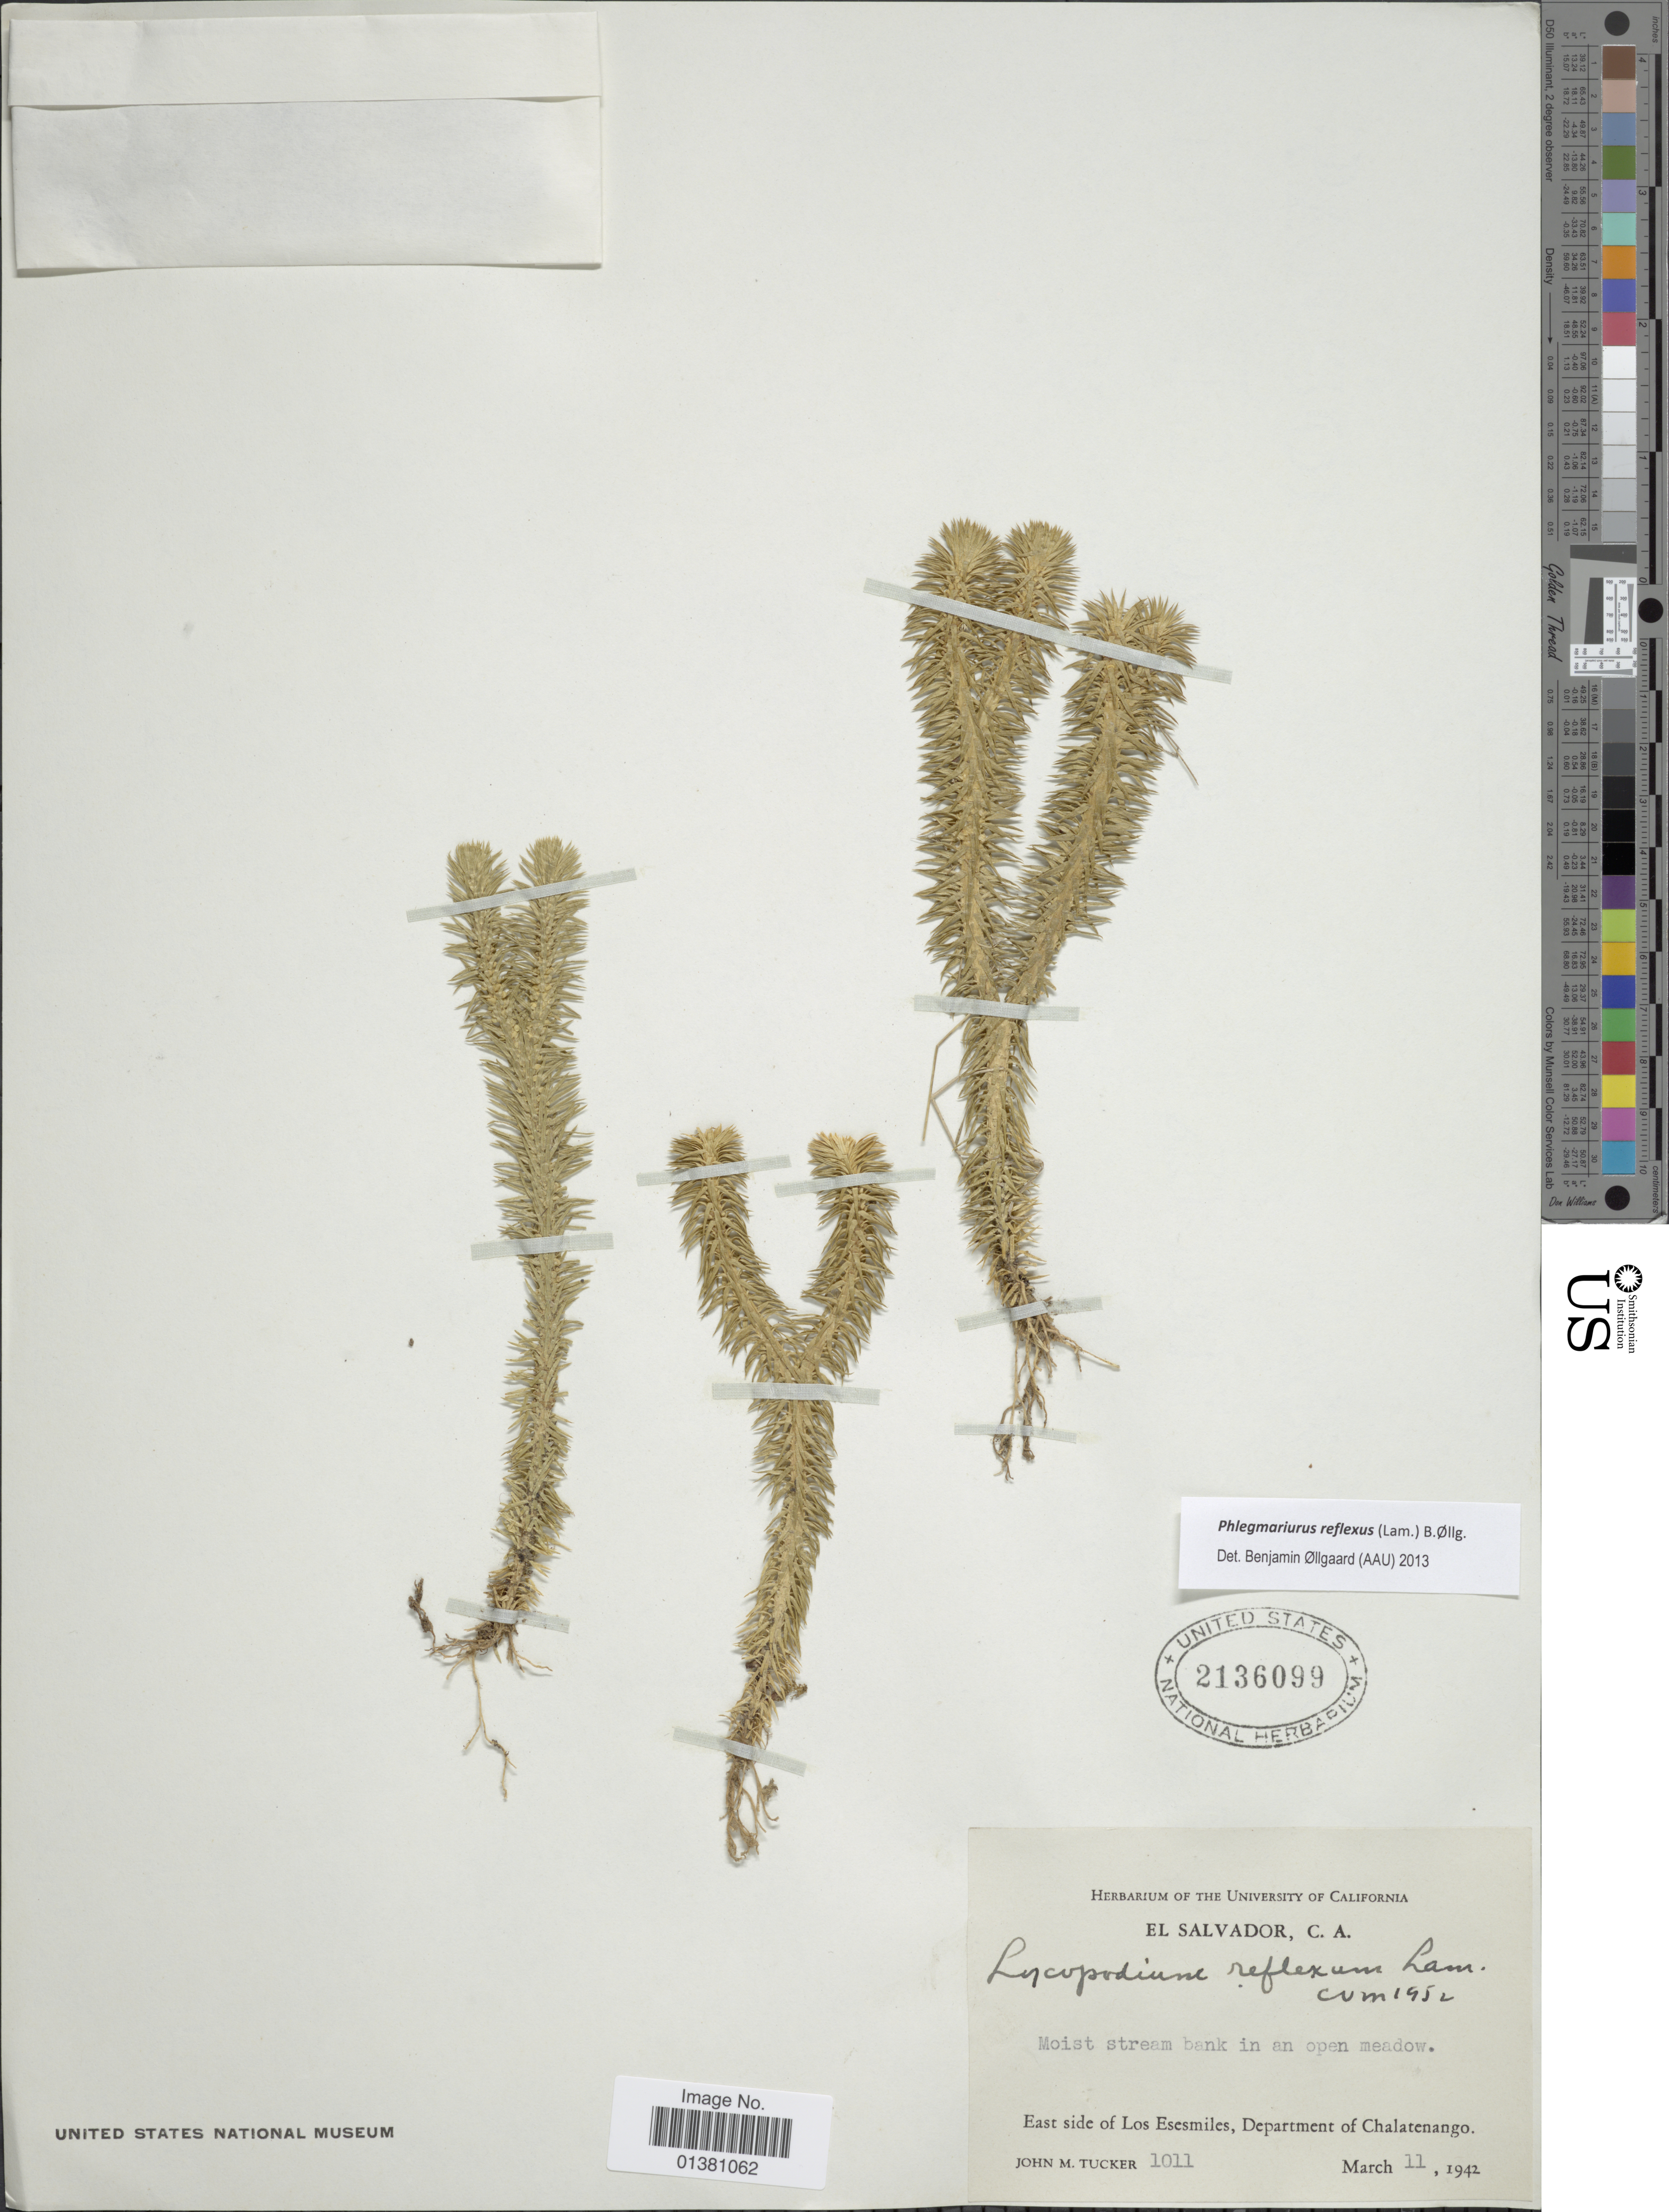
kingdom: Plantae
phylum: Tracheophyta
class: Lycopodiopsida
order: Lycopodiales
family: Lycopodiaceae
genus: Phlegmariurus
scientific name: Phlegmariurus reflexus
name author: (Lam.) B. Øllg.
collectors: J. M. Tucker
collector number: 1011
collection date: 1942-03-11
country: El Salvador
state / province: Chalatenango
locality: East side of Los Esesmiles,Department of Chalatenango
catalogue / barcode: US 2136099